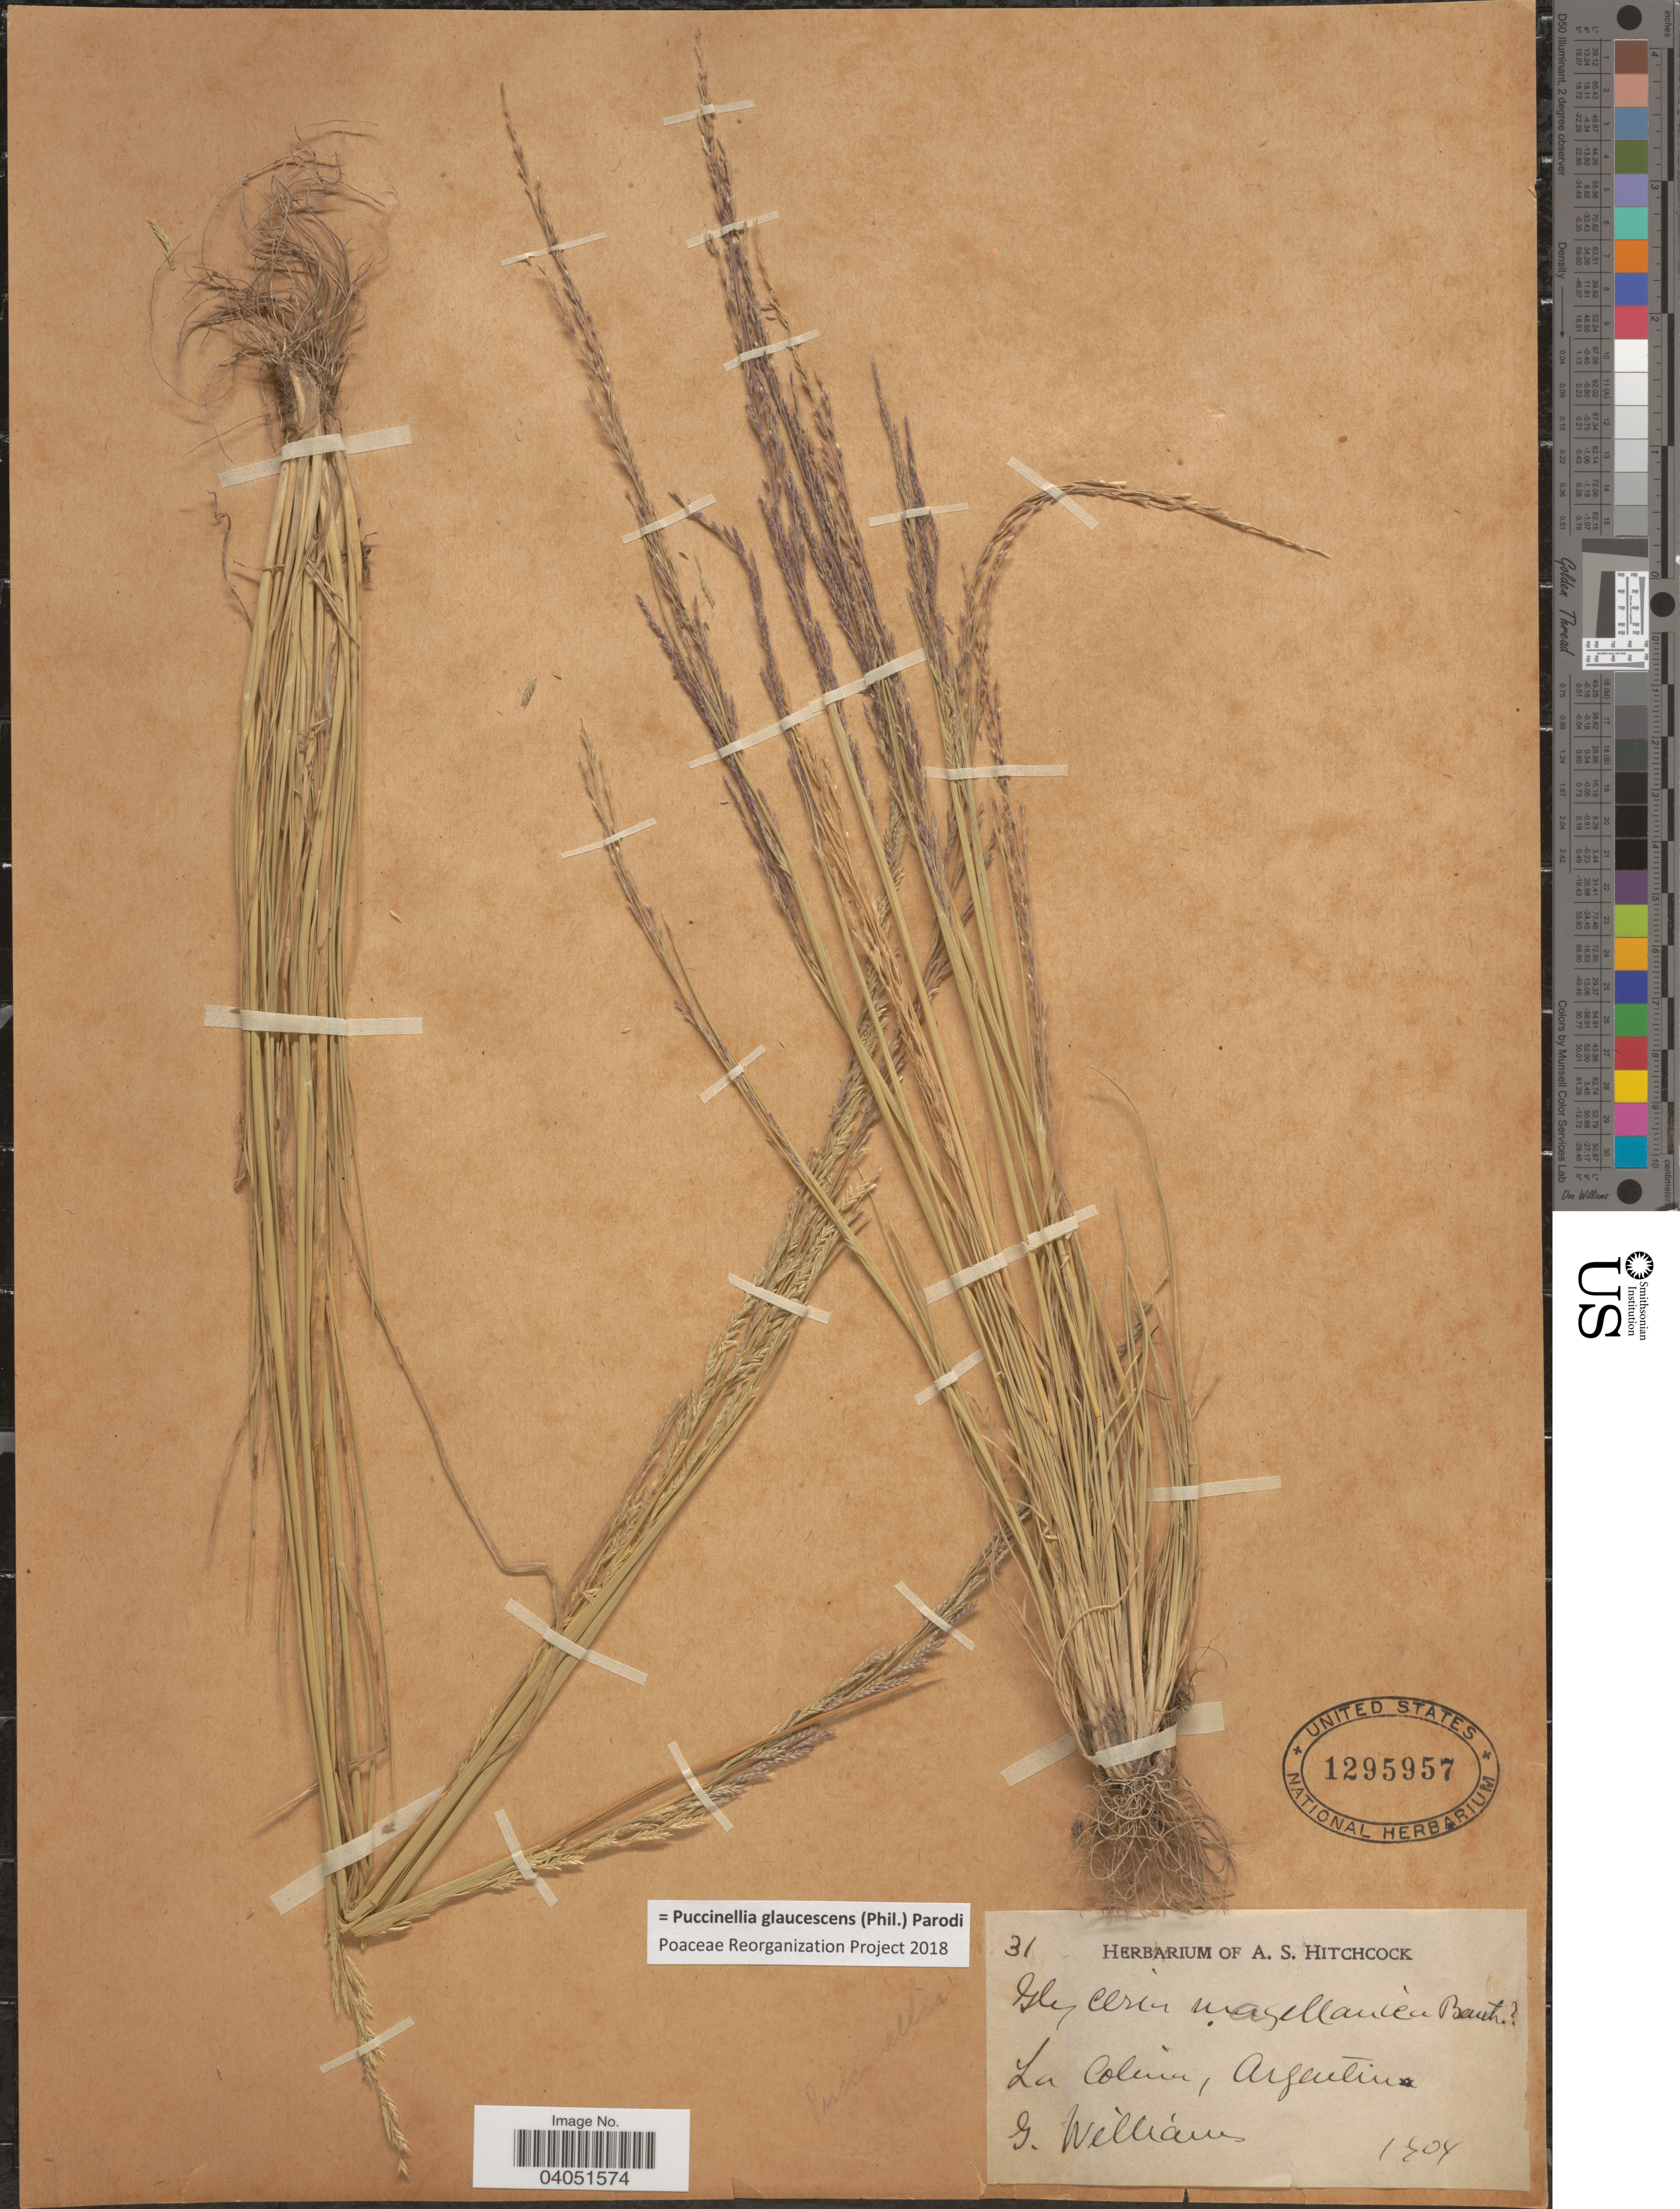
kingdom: Plantae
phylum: Tracheophyta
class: Liliopsida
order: Poales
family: Poaceae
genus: Puccinellia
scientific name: Puccinellia glaucescens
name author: (Phil.) Parodi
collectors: G. Williams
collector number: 31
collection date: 1904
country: Argentina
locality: La Colina.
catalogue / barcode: US 1295957